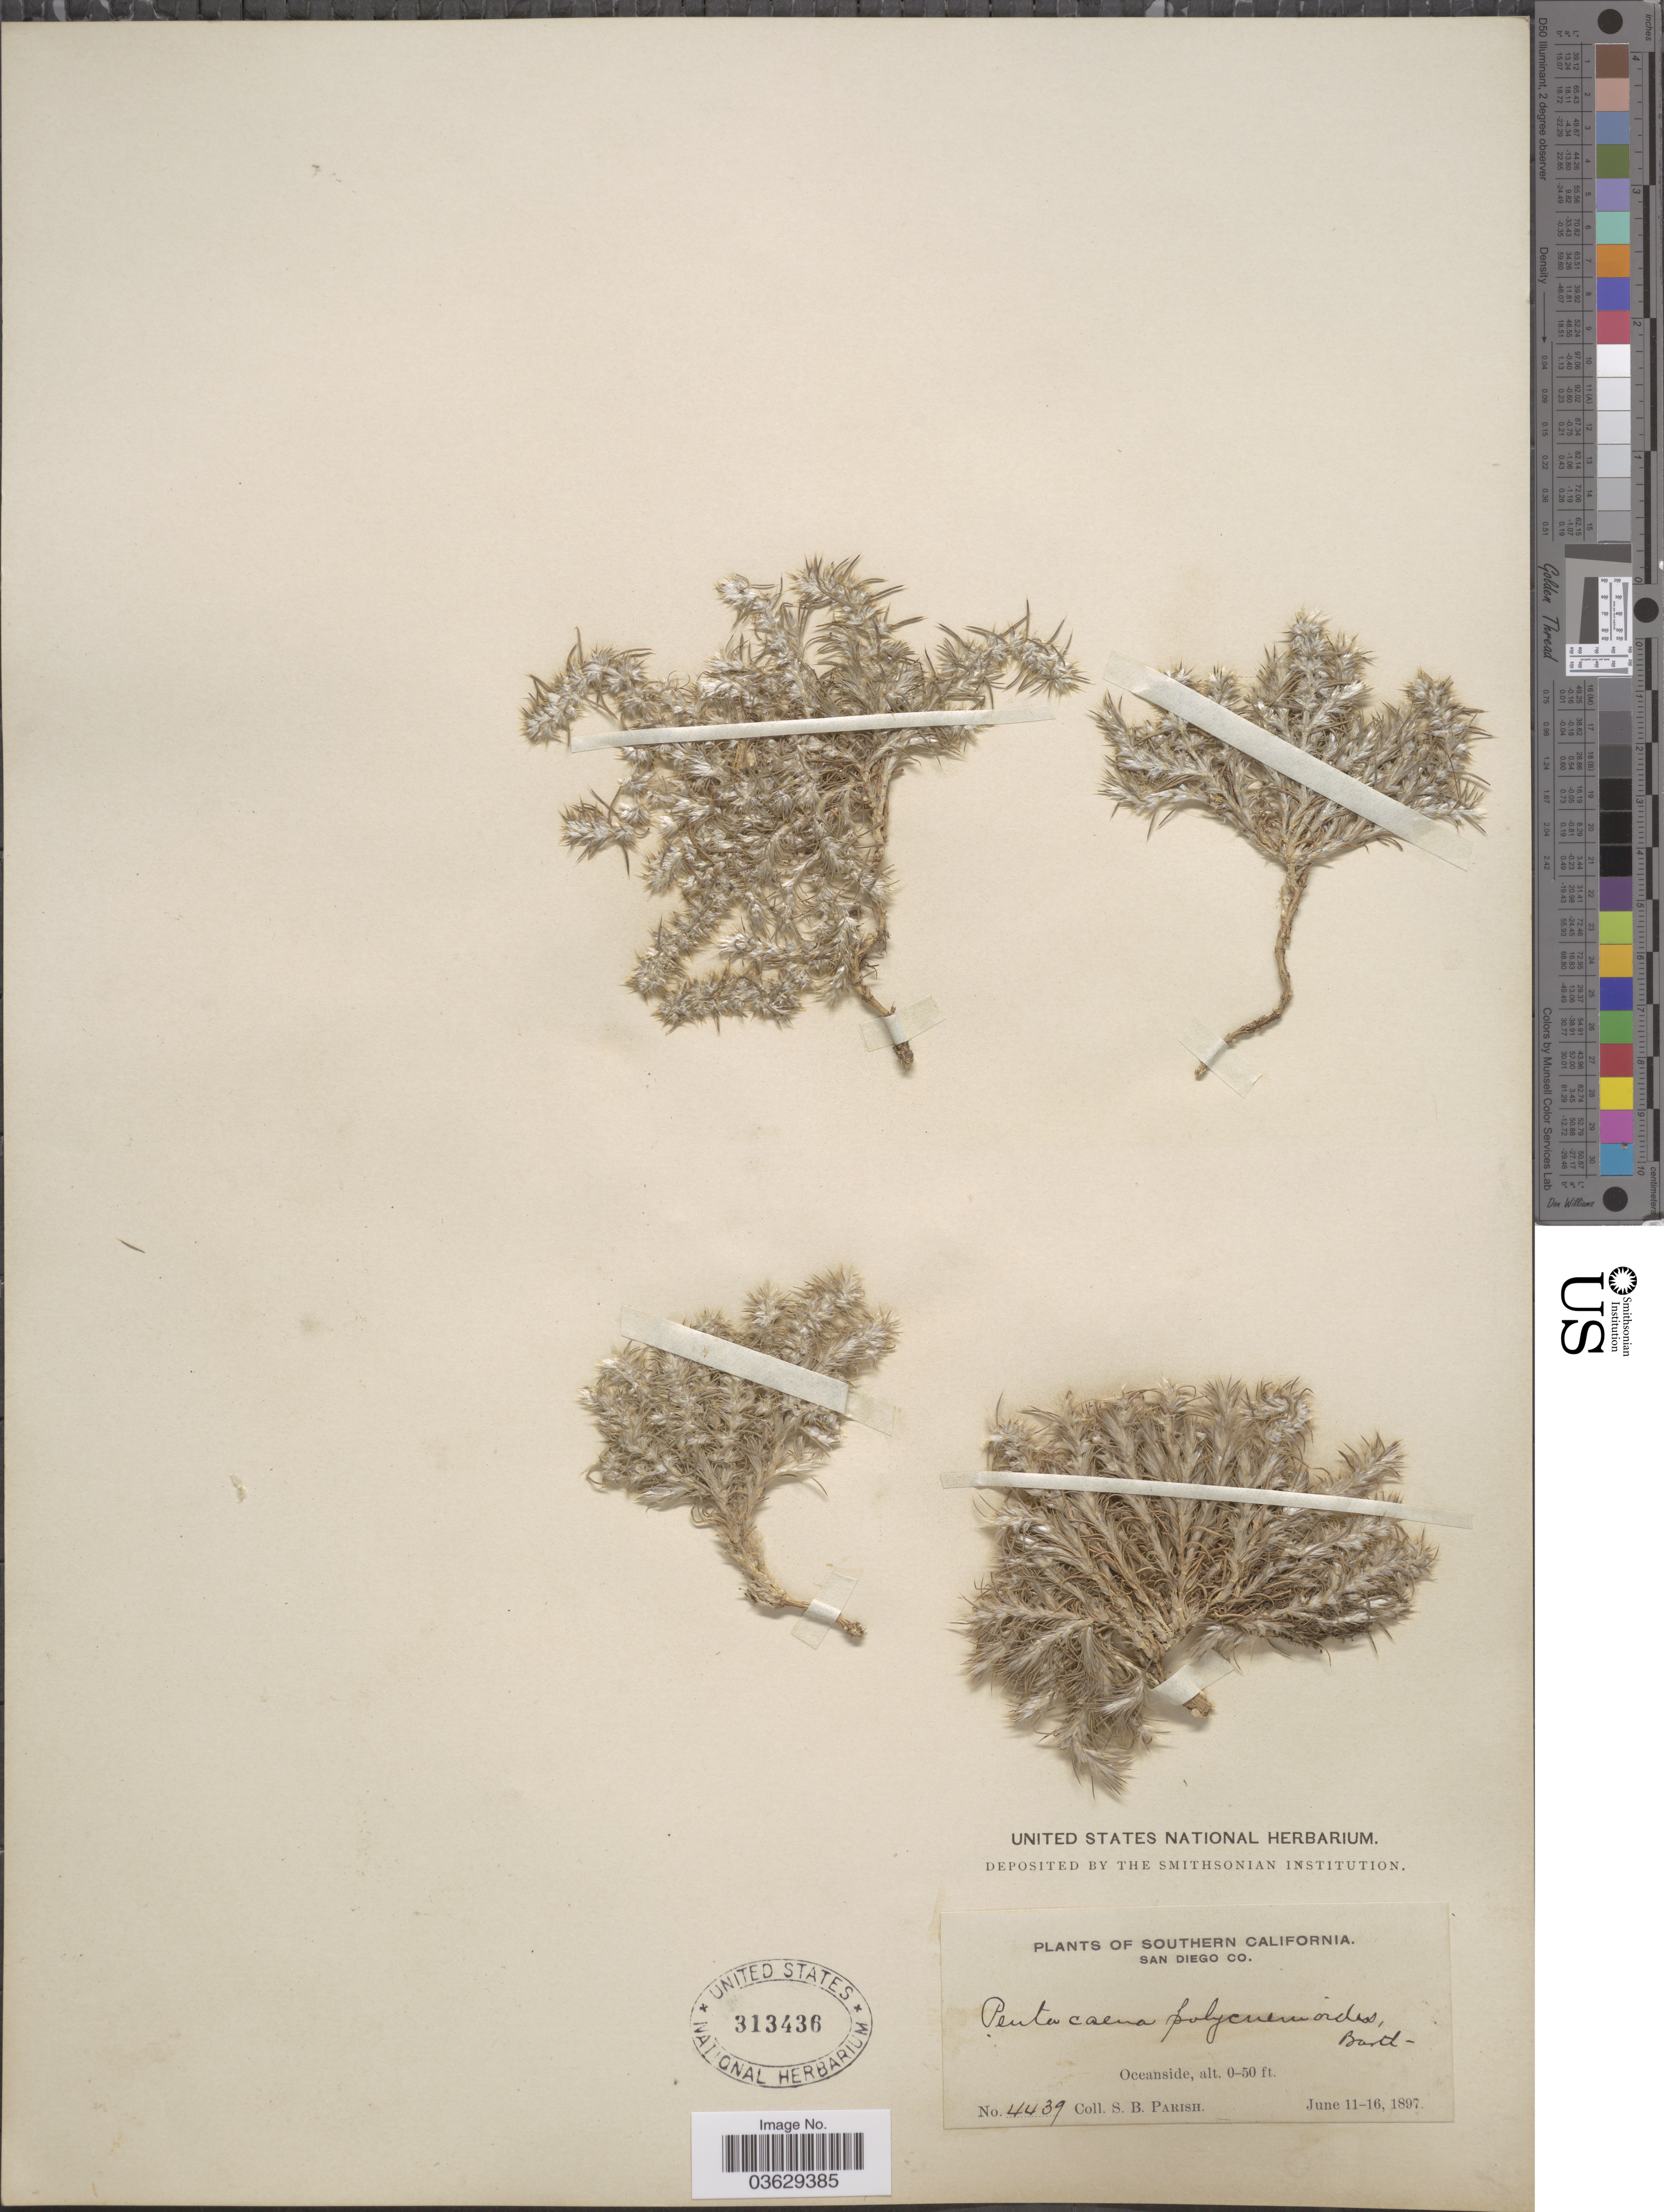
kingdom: Plantae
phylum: Tracheophyta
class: Magnoliopsida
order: Caryophyllales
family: Caryophyllaceae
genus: Cardionema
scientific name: Cardionema ramosissimum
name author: (Weinm.) A. Nelson & J.F. Macbr.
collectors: S. B. Parish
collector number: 4439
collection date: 1897-06-11/1897-06-16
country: United States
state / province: California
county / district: San Diego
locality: Southern California. San Diego Co. Oceanside.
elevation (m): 0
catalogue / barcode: US 313436